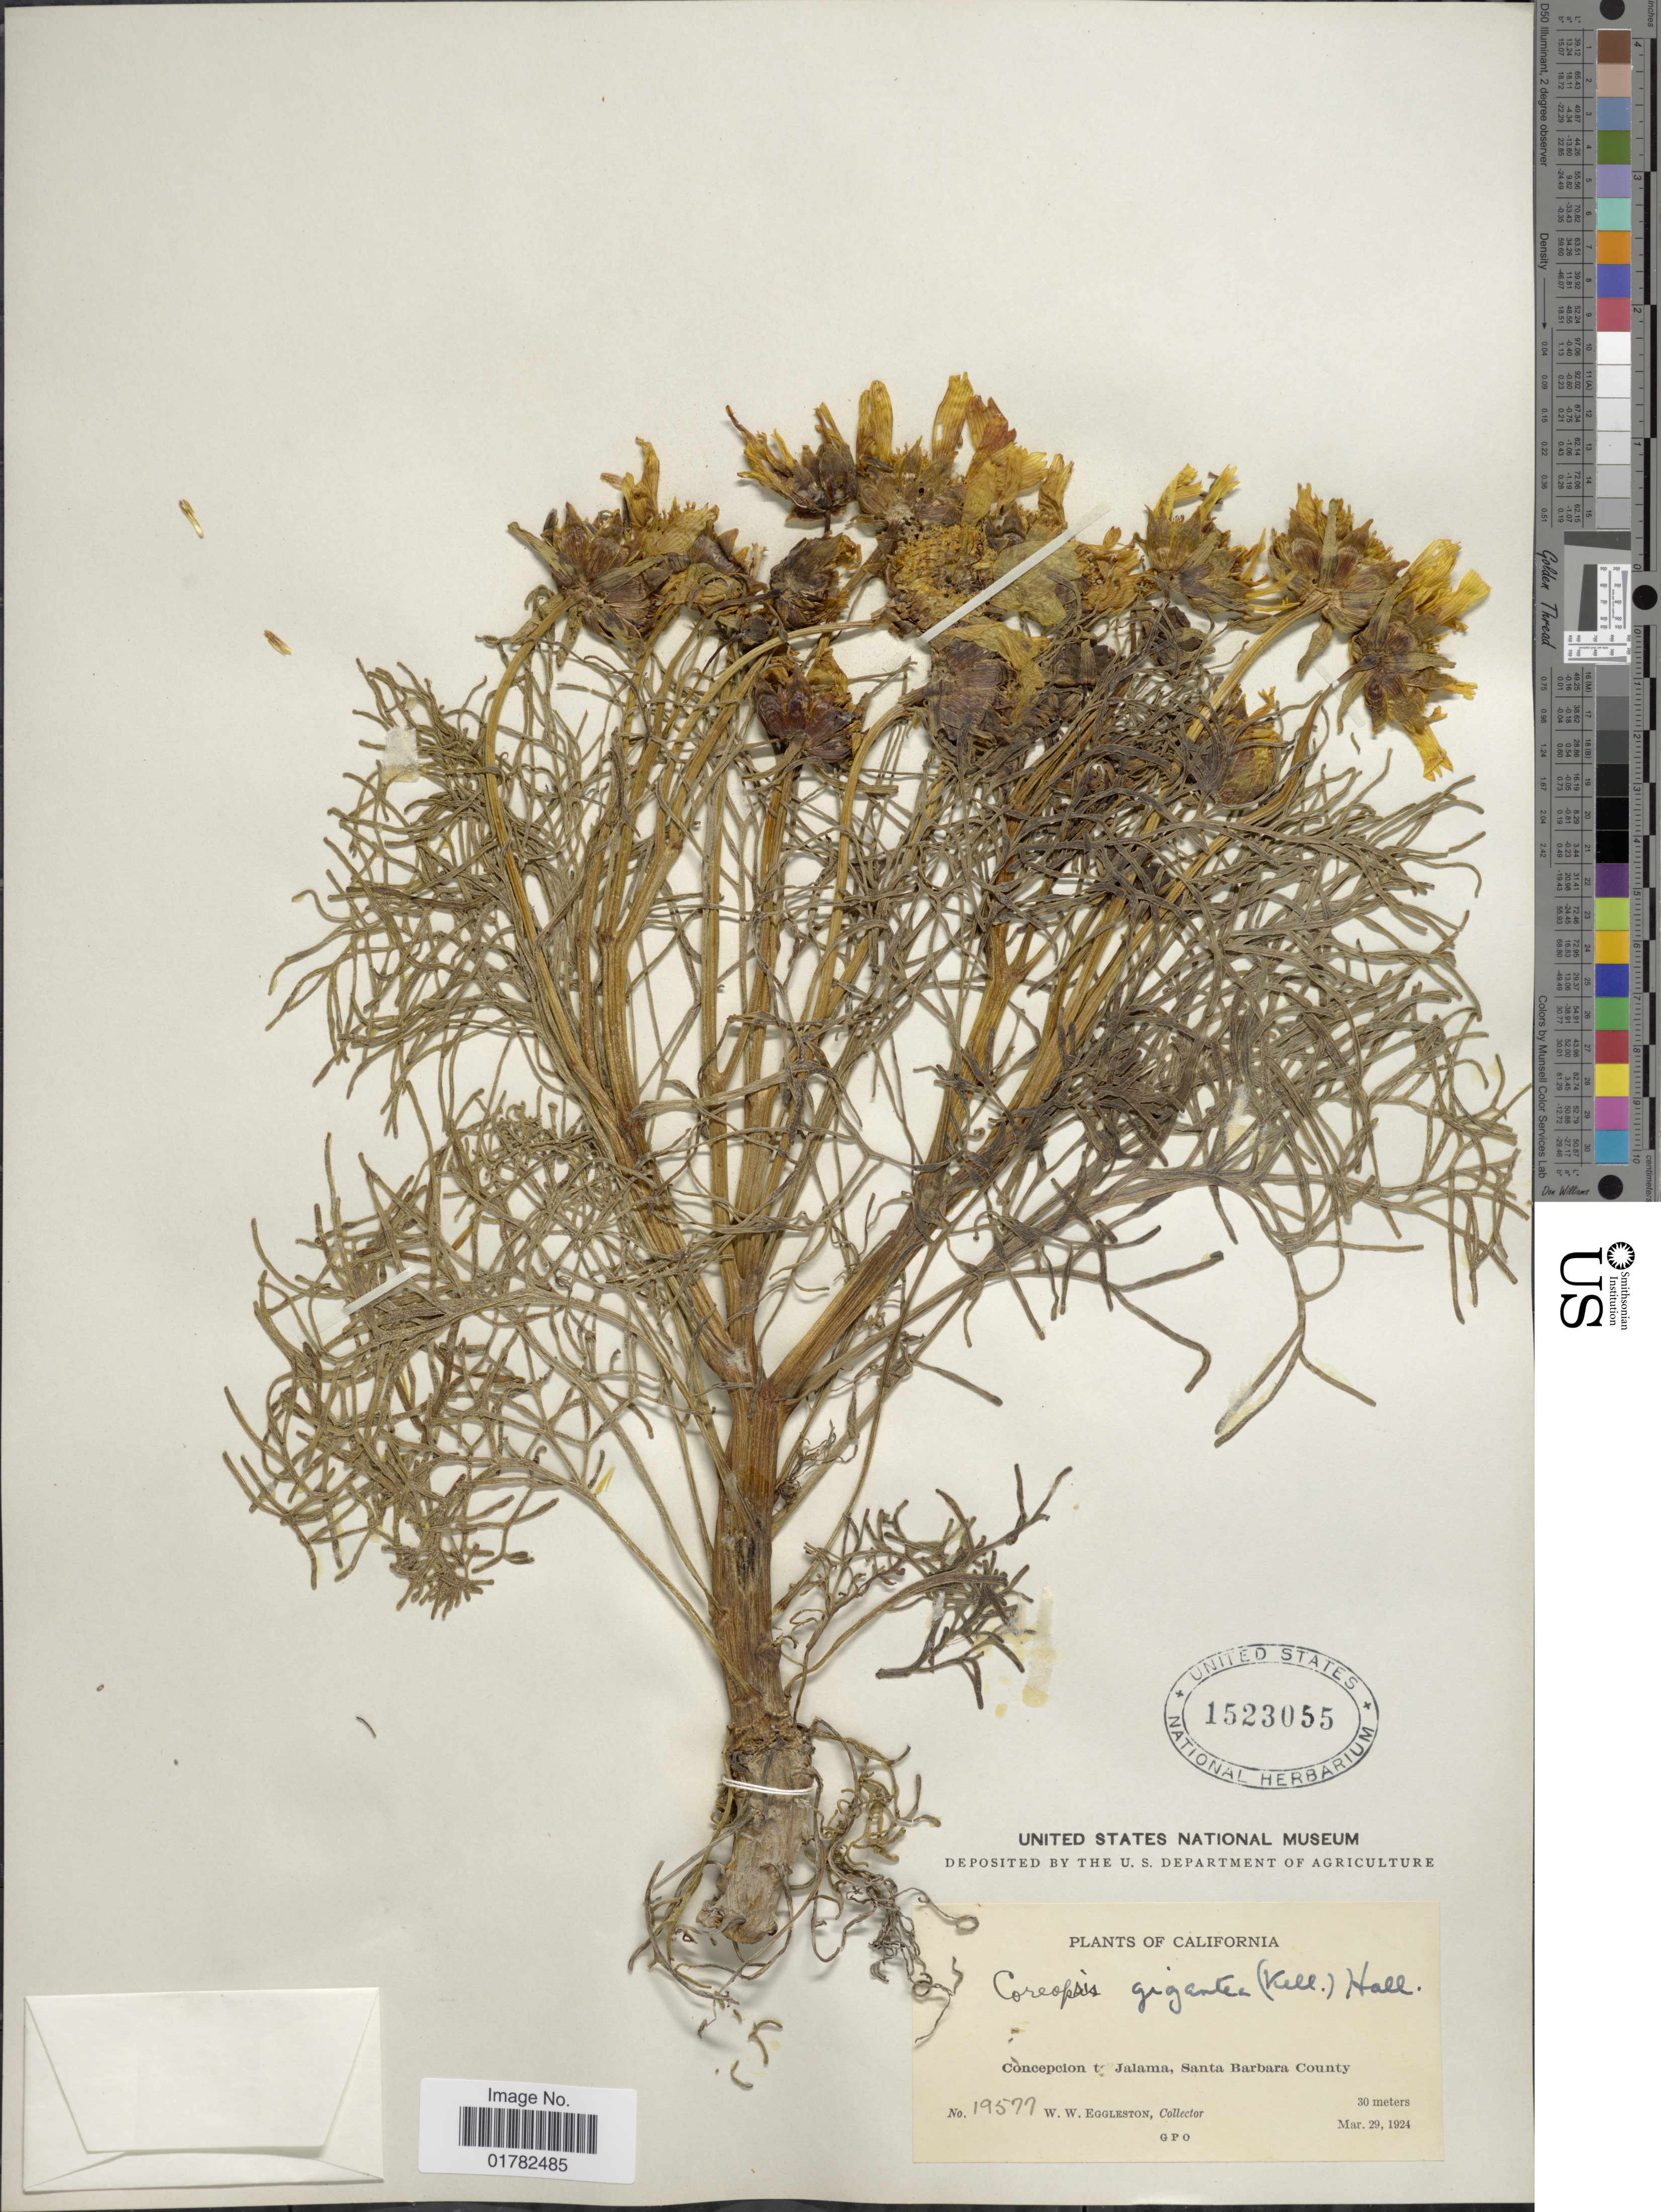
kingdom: Plantae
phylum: Tracheophyta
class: Magnoliopsida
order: Asterales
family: Asteraceae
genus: Coreopsis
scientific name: Coreopsis gigantea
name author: (Kellogg) H.M. Hall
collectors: W. W. Eggleston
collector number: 19577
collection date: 1924-03-29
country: United States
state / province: California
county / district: Santa Barbara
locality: Concepcion to Jalama, Santa Barbara County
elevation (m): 30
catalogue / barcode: US 1523055